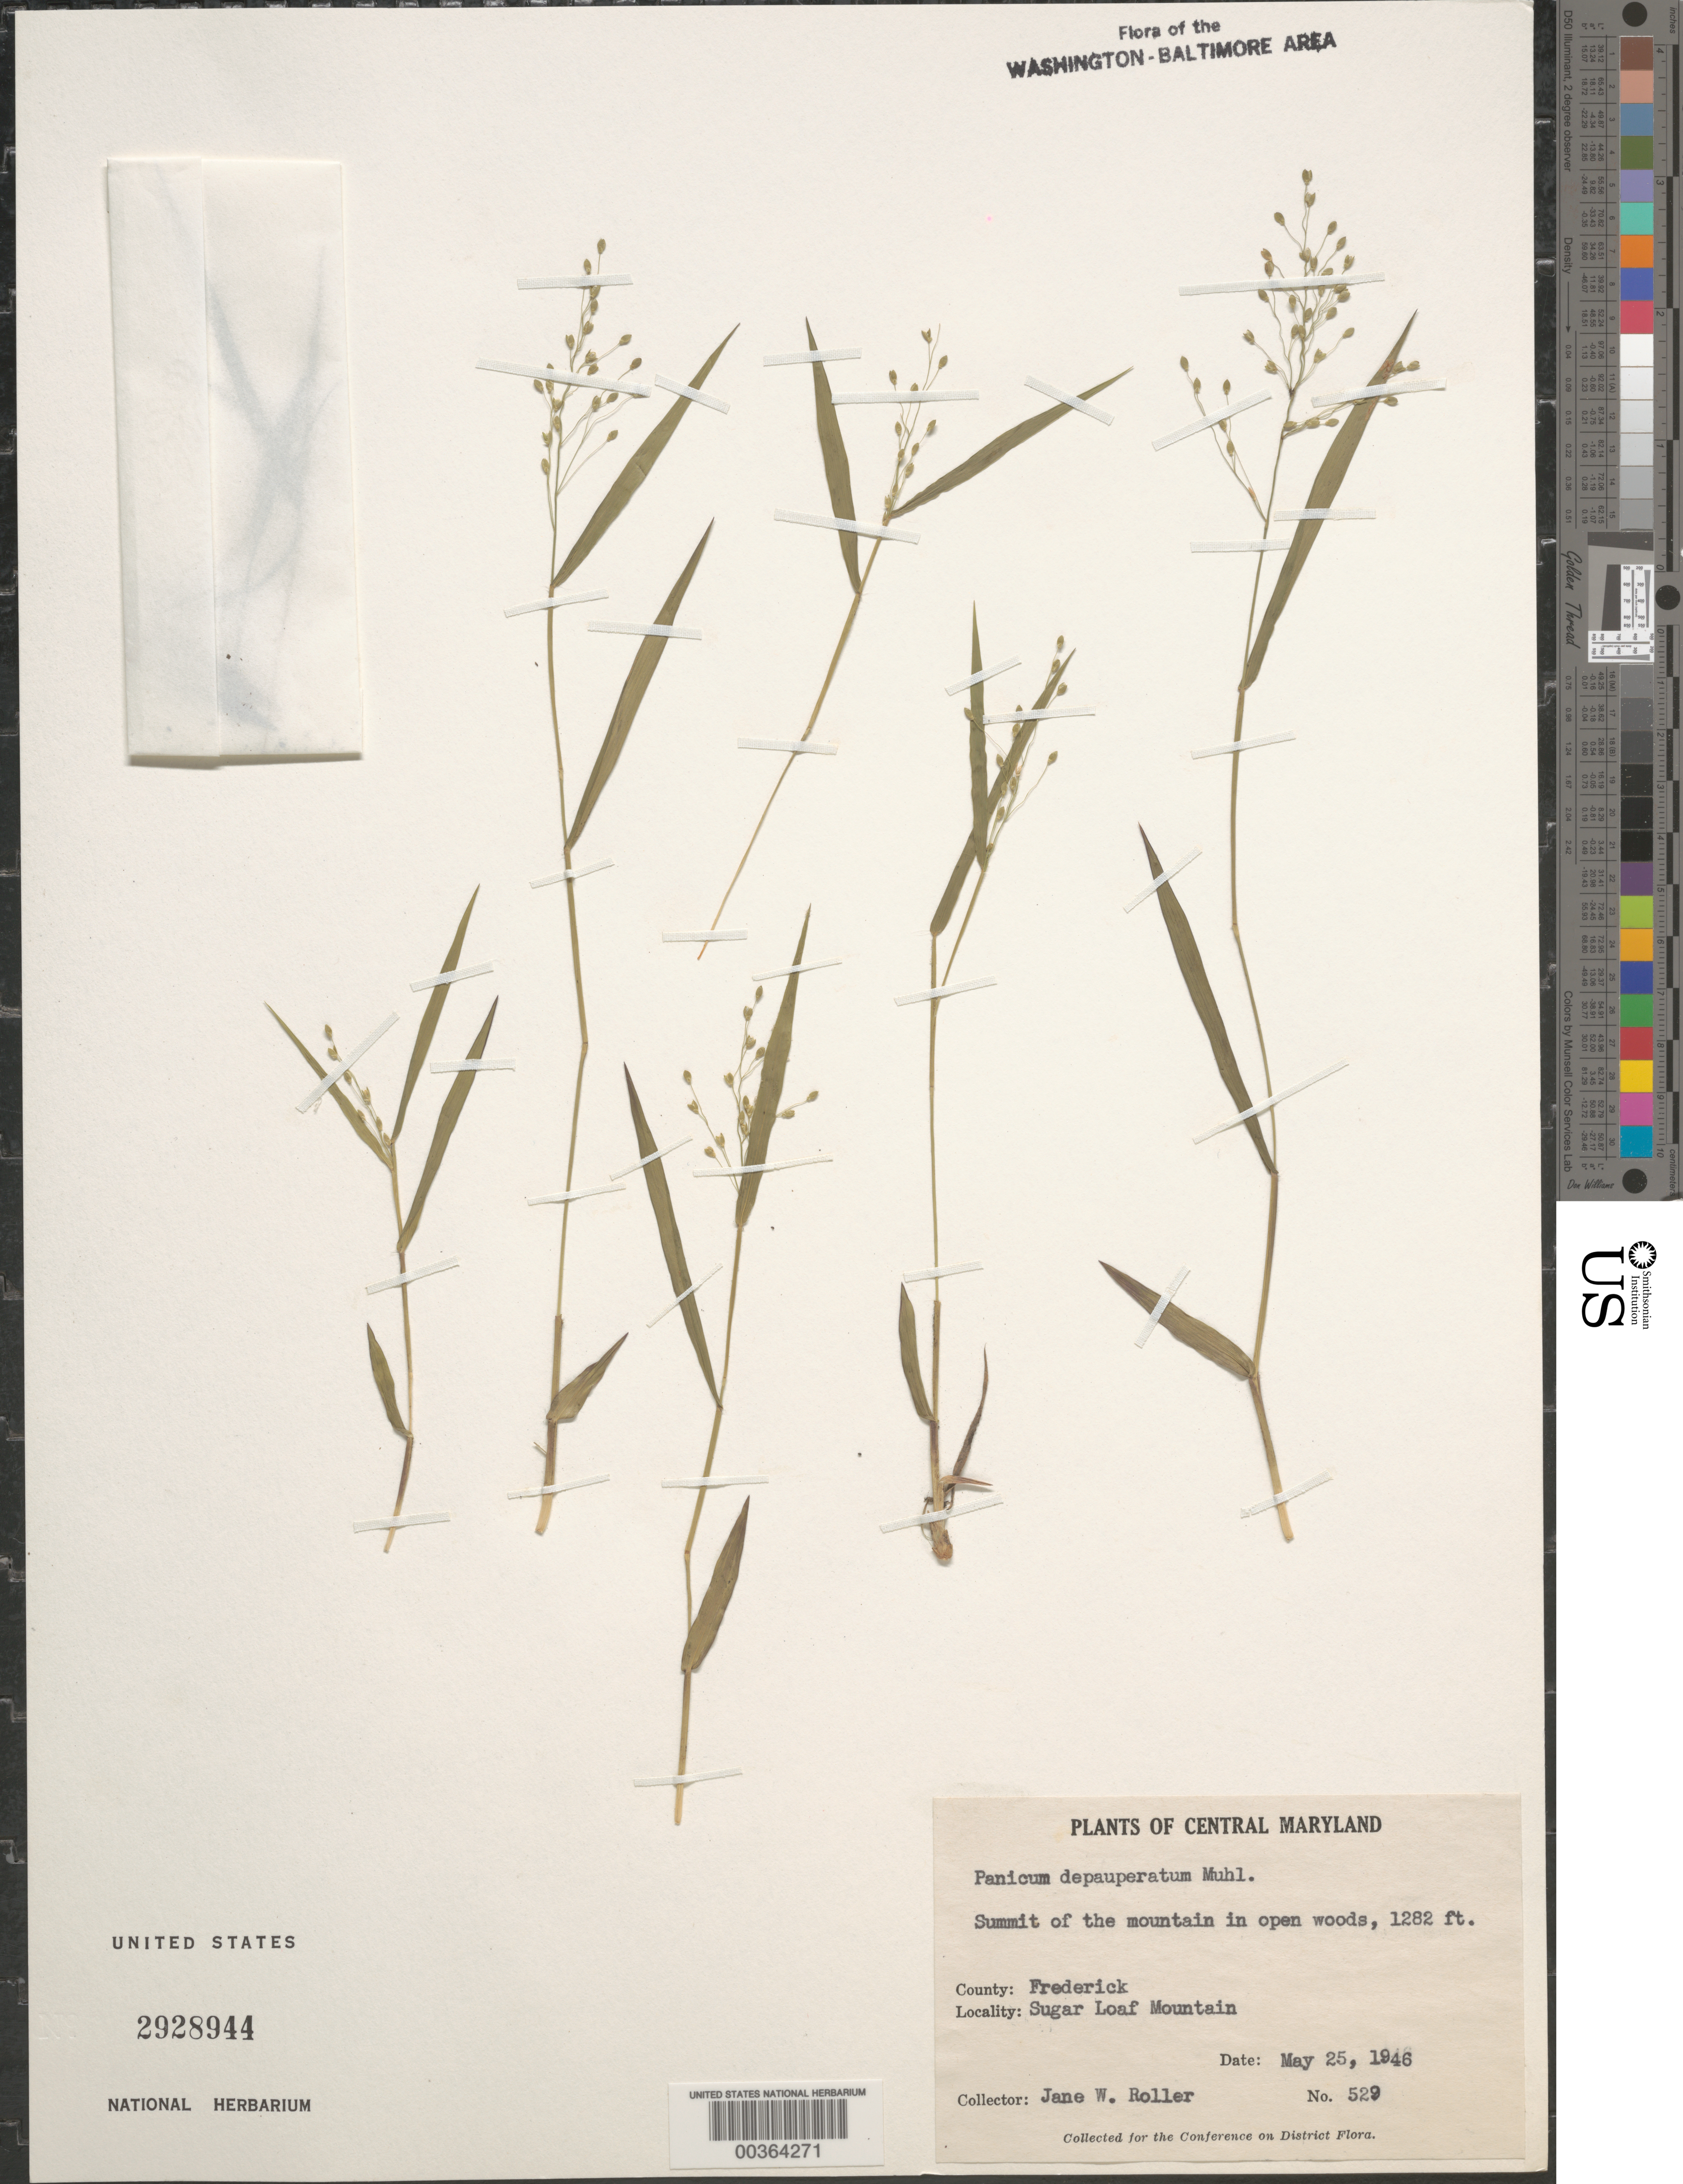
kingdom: Plantae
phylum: Tracheophyta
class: Liliopsida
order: Poales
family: Poaceae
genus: Dichanthelium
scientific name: Dichanthelium depauperatum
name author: (Muhl.) Gould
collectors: J. W. Roller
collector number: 529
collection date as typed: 25 May 1946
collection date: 1946-05-25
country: United States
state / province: Maryland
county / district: Frederick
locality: Sugar Loaf Mountain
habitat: In open woods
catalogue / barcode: US 2928944